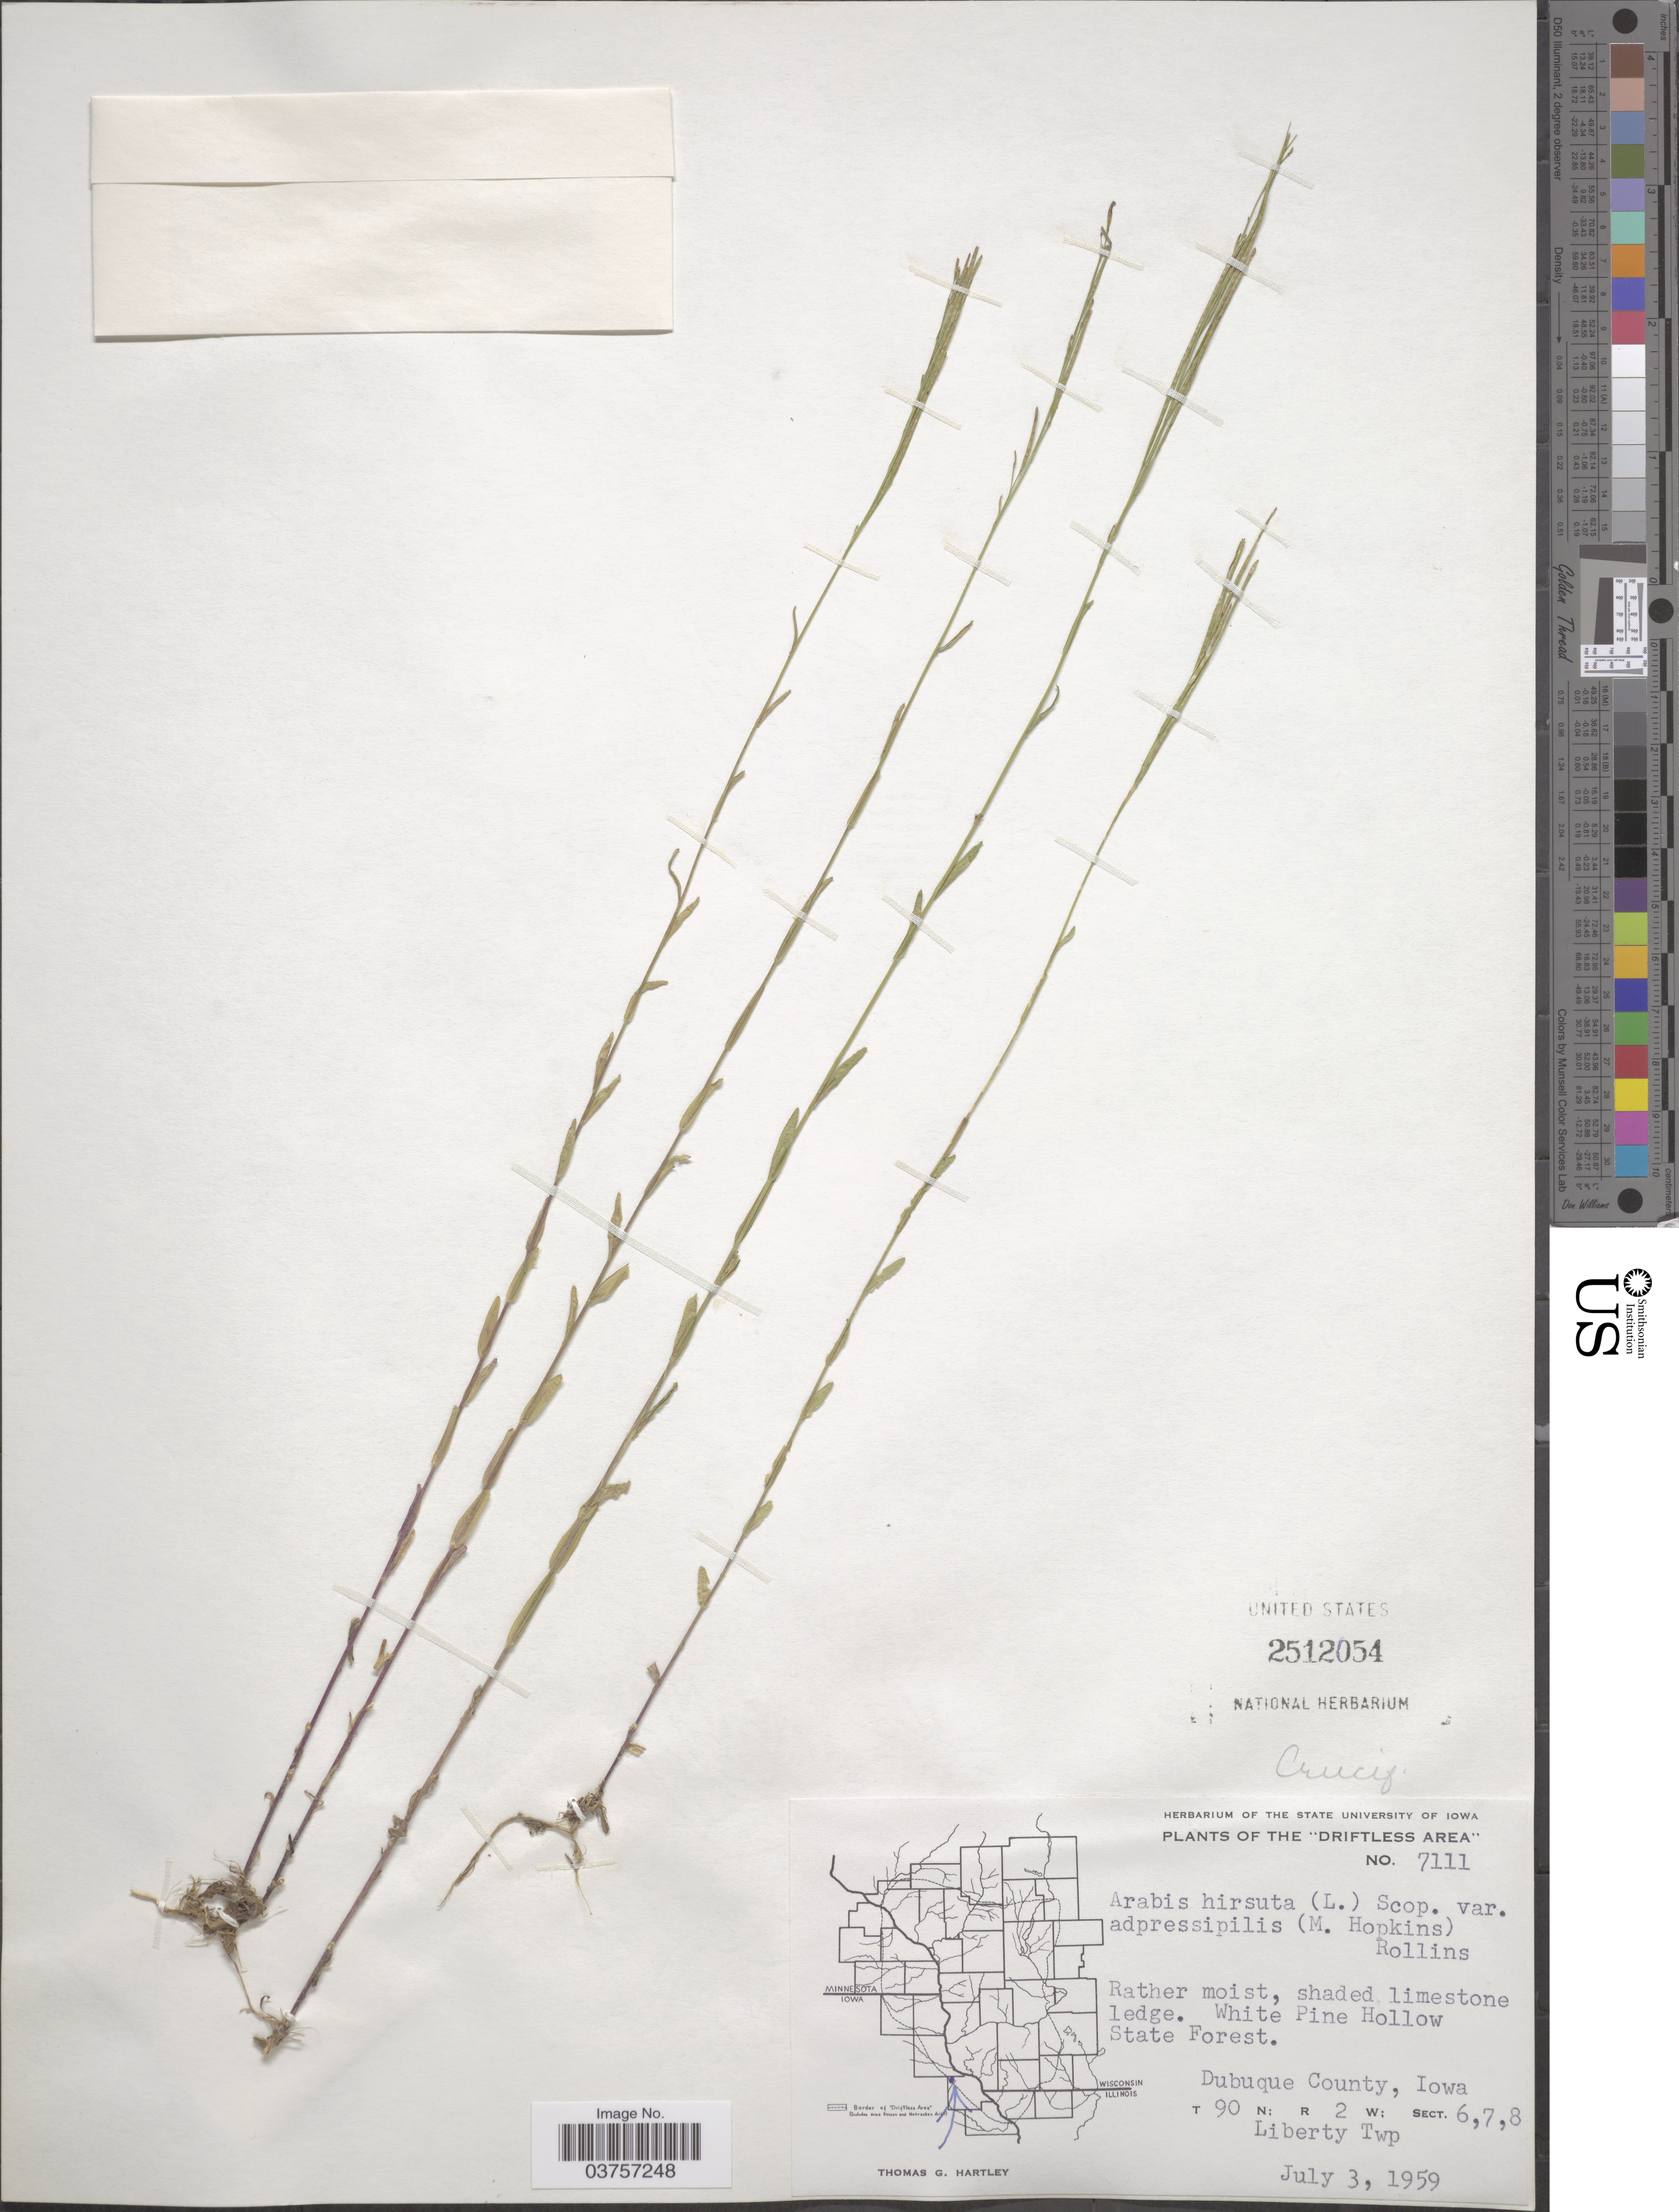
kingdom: Plantae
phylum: Tracheophyta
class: Magnoliopsida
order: Brassicales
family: Brassicaceae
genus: Arabis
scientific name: Arabis hirsuta var. adpressipilis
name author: (M. Hopkins) Rollins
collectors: T. G. Hartley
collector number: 7111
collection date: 1959-07-03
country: United States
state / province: Iowa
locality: The "Driftless Area"; White Pine Hollow State Forest; Dubuque County. T 90 N; R 2 W; Sect. 6,7,8. Liberty Twp.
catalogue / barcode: US 2512054